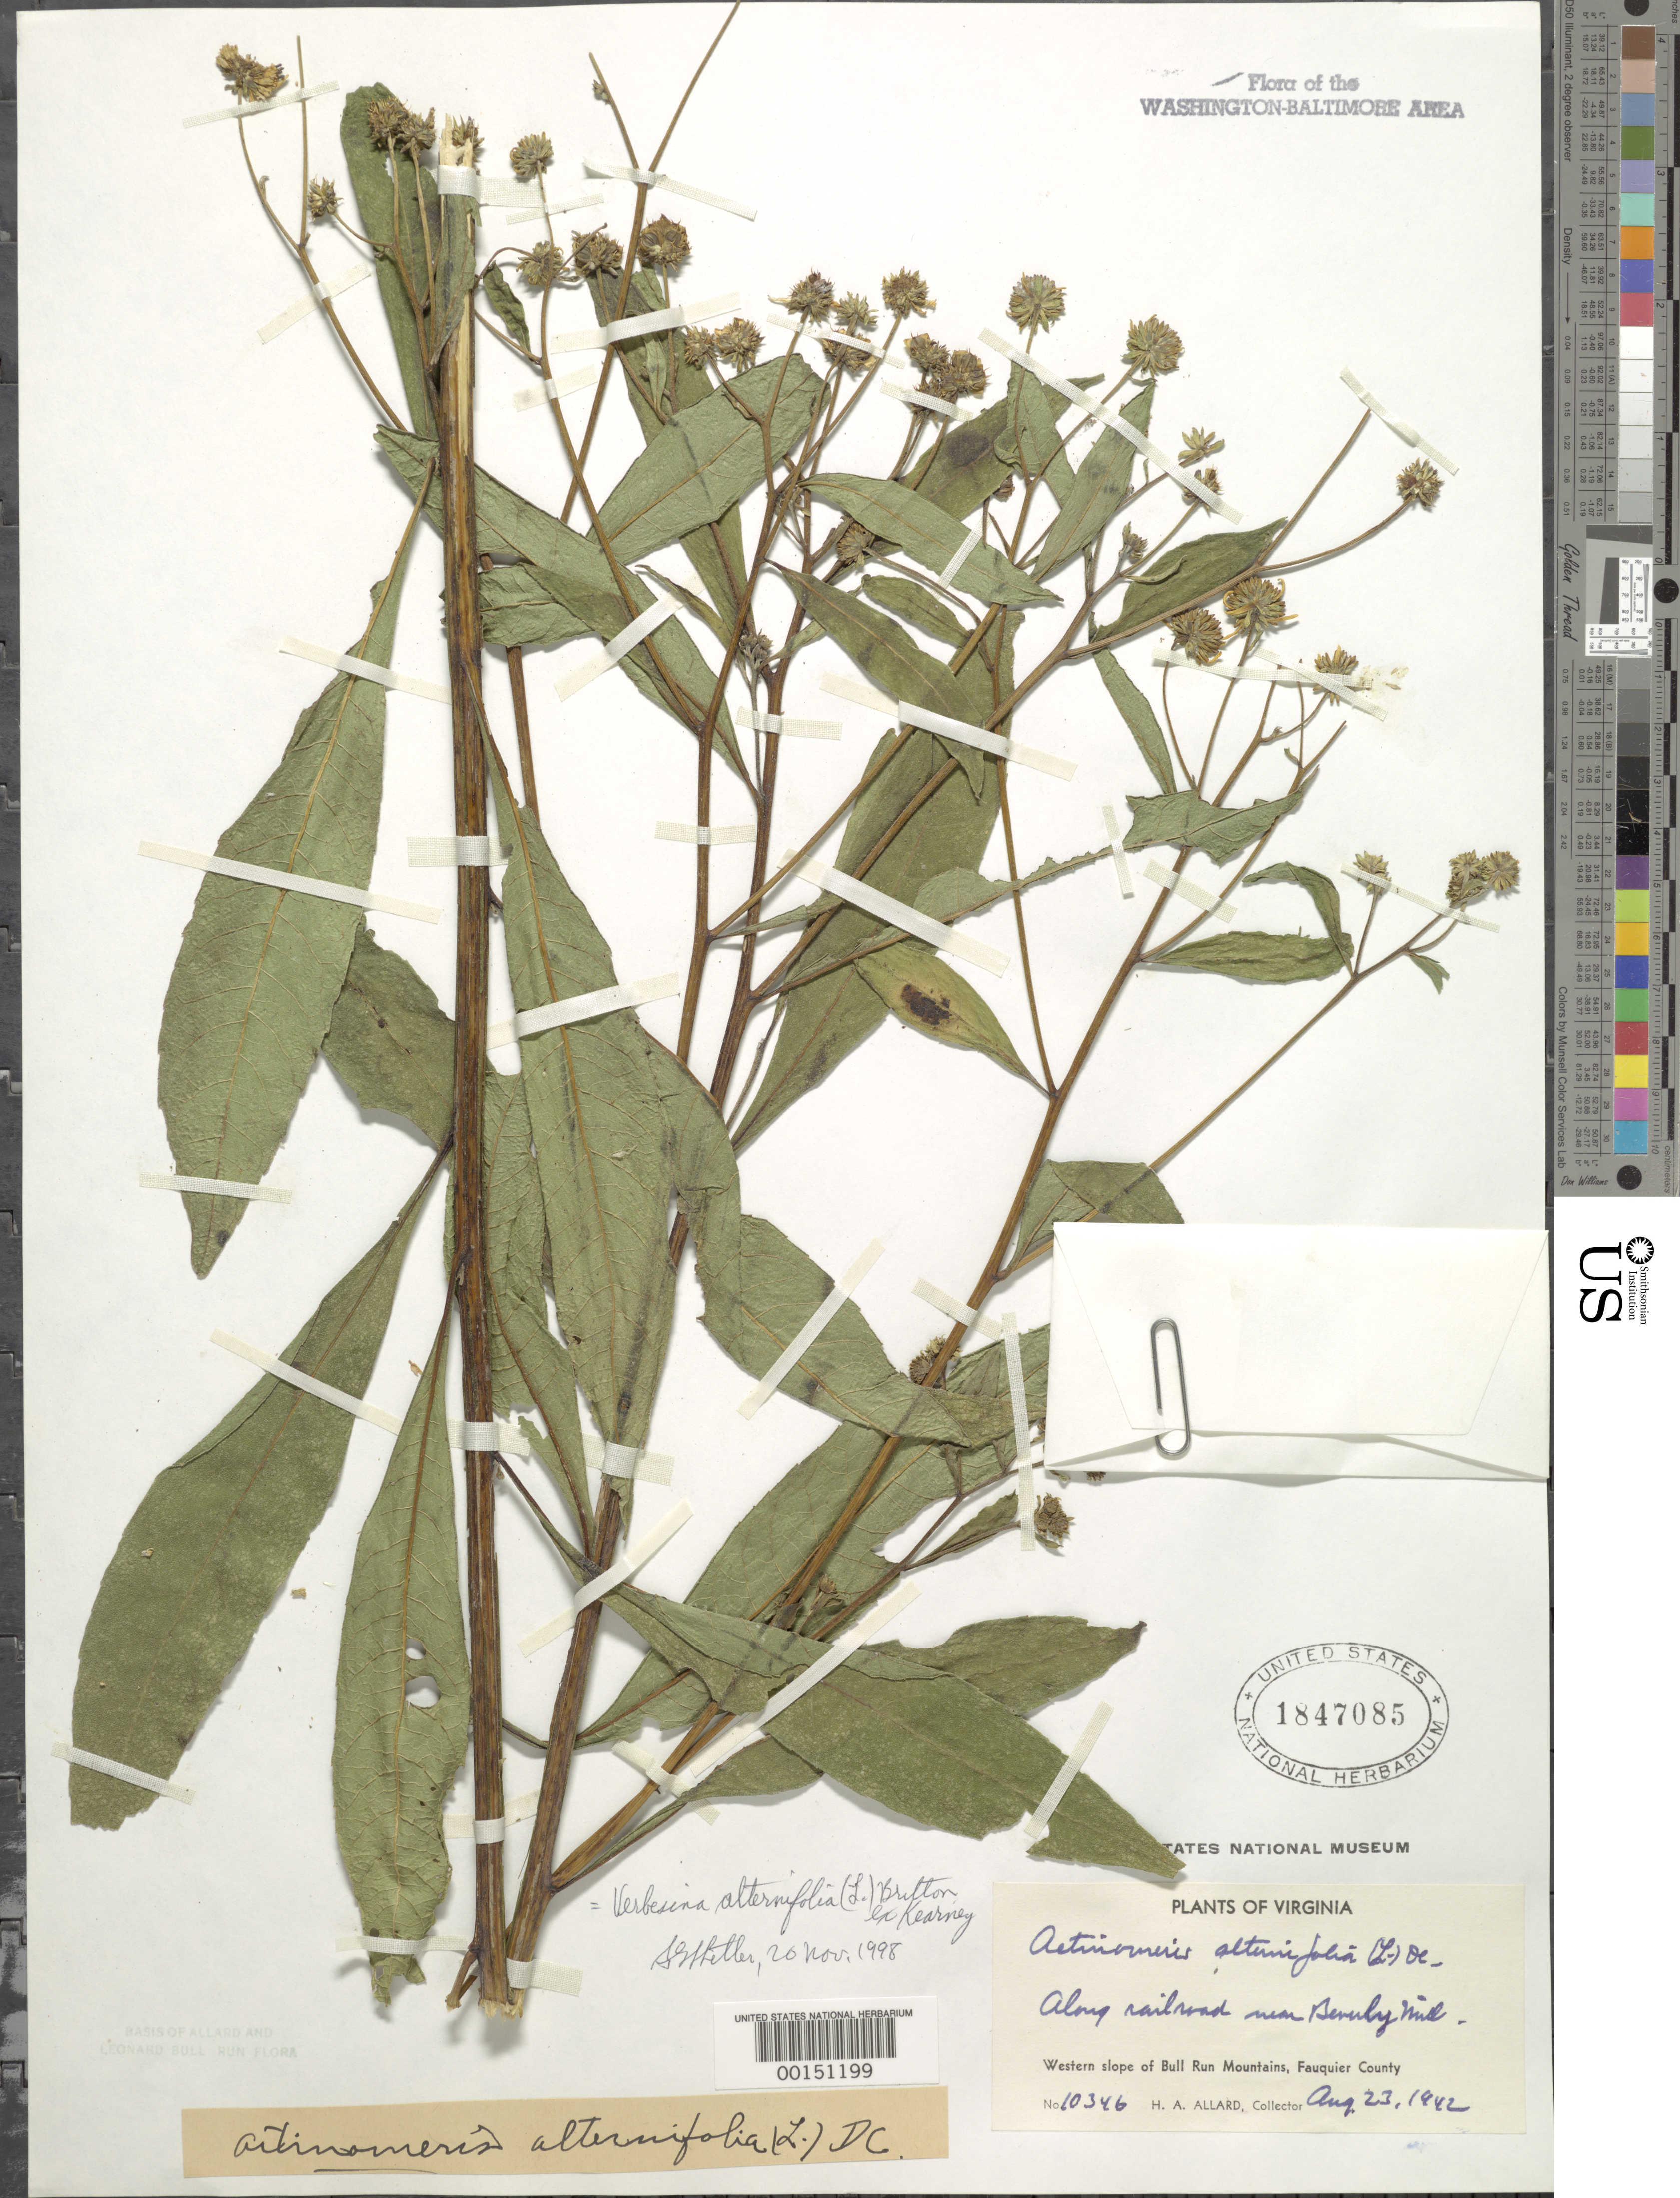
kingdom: Plantae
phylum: Tracheophyta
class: Magnoliopsida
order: Asterales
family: Asteraceae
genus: Verbesina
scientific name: Verbesina alternifolia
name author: (L.) Britton ex Kearney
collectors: H. A. Allard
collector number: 10346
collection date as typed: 23 Aug 1942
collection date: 1942-08-23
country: United States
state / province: Virginia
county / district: Fauquier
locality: Near Beverley Mill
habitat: Railroad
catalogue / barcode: US 1847085